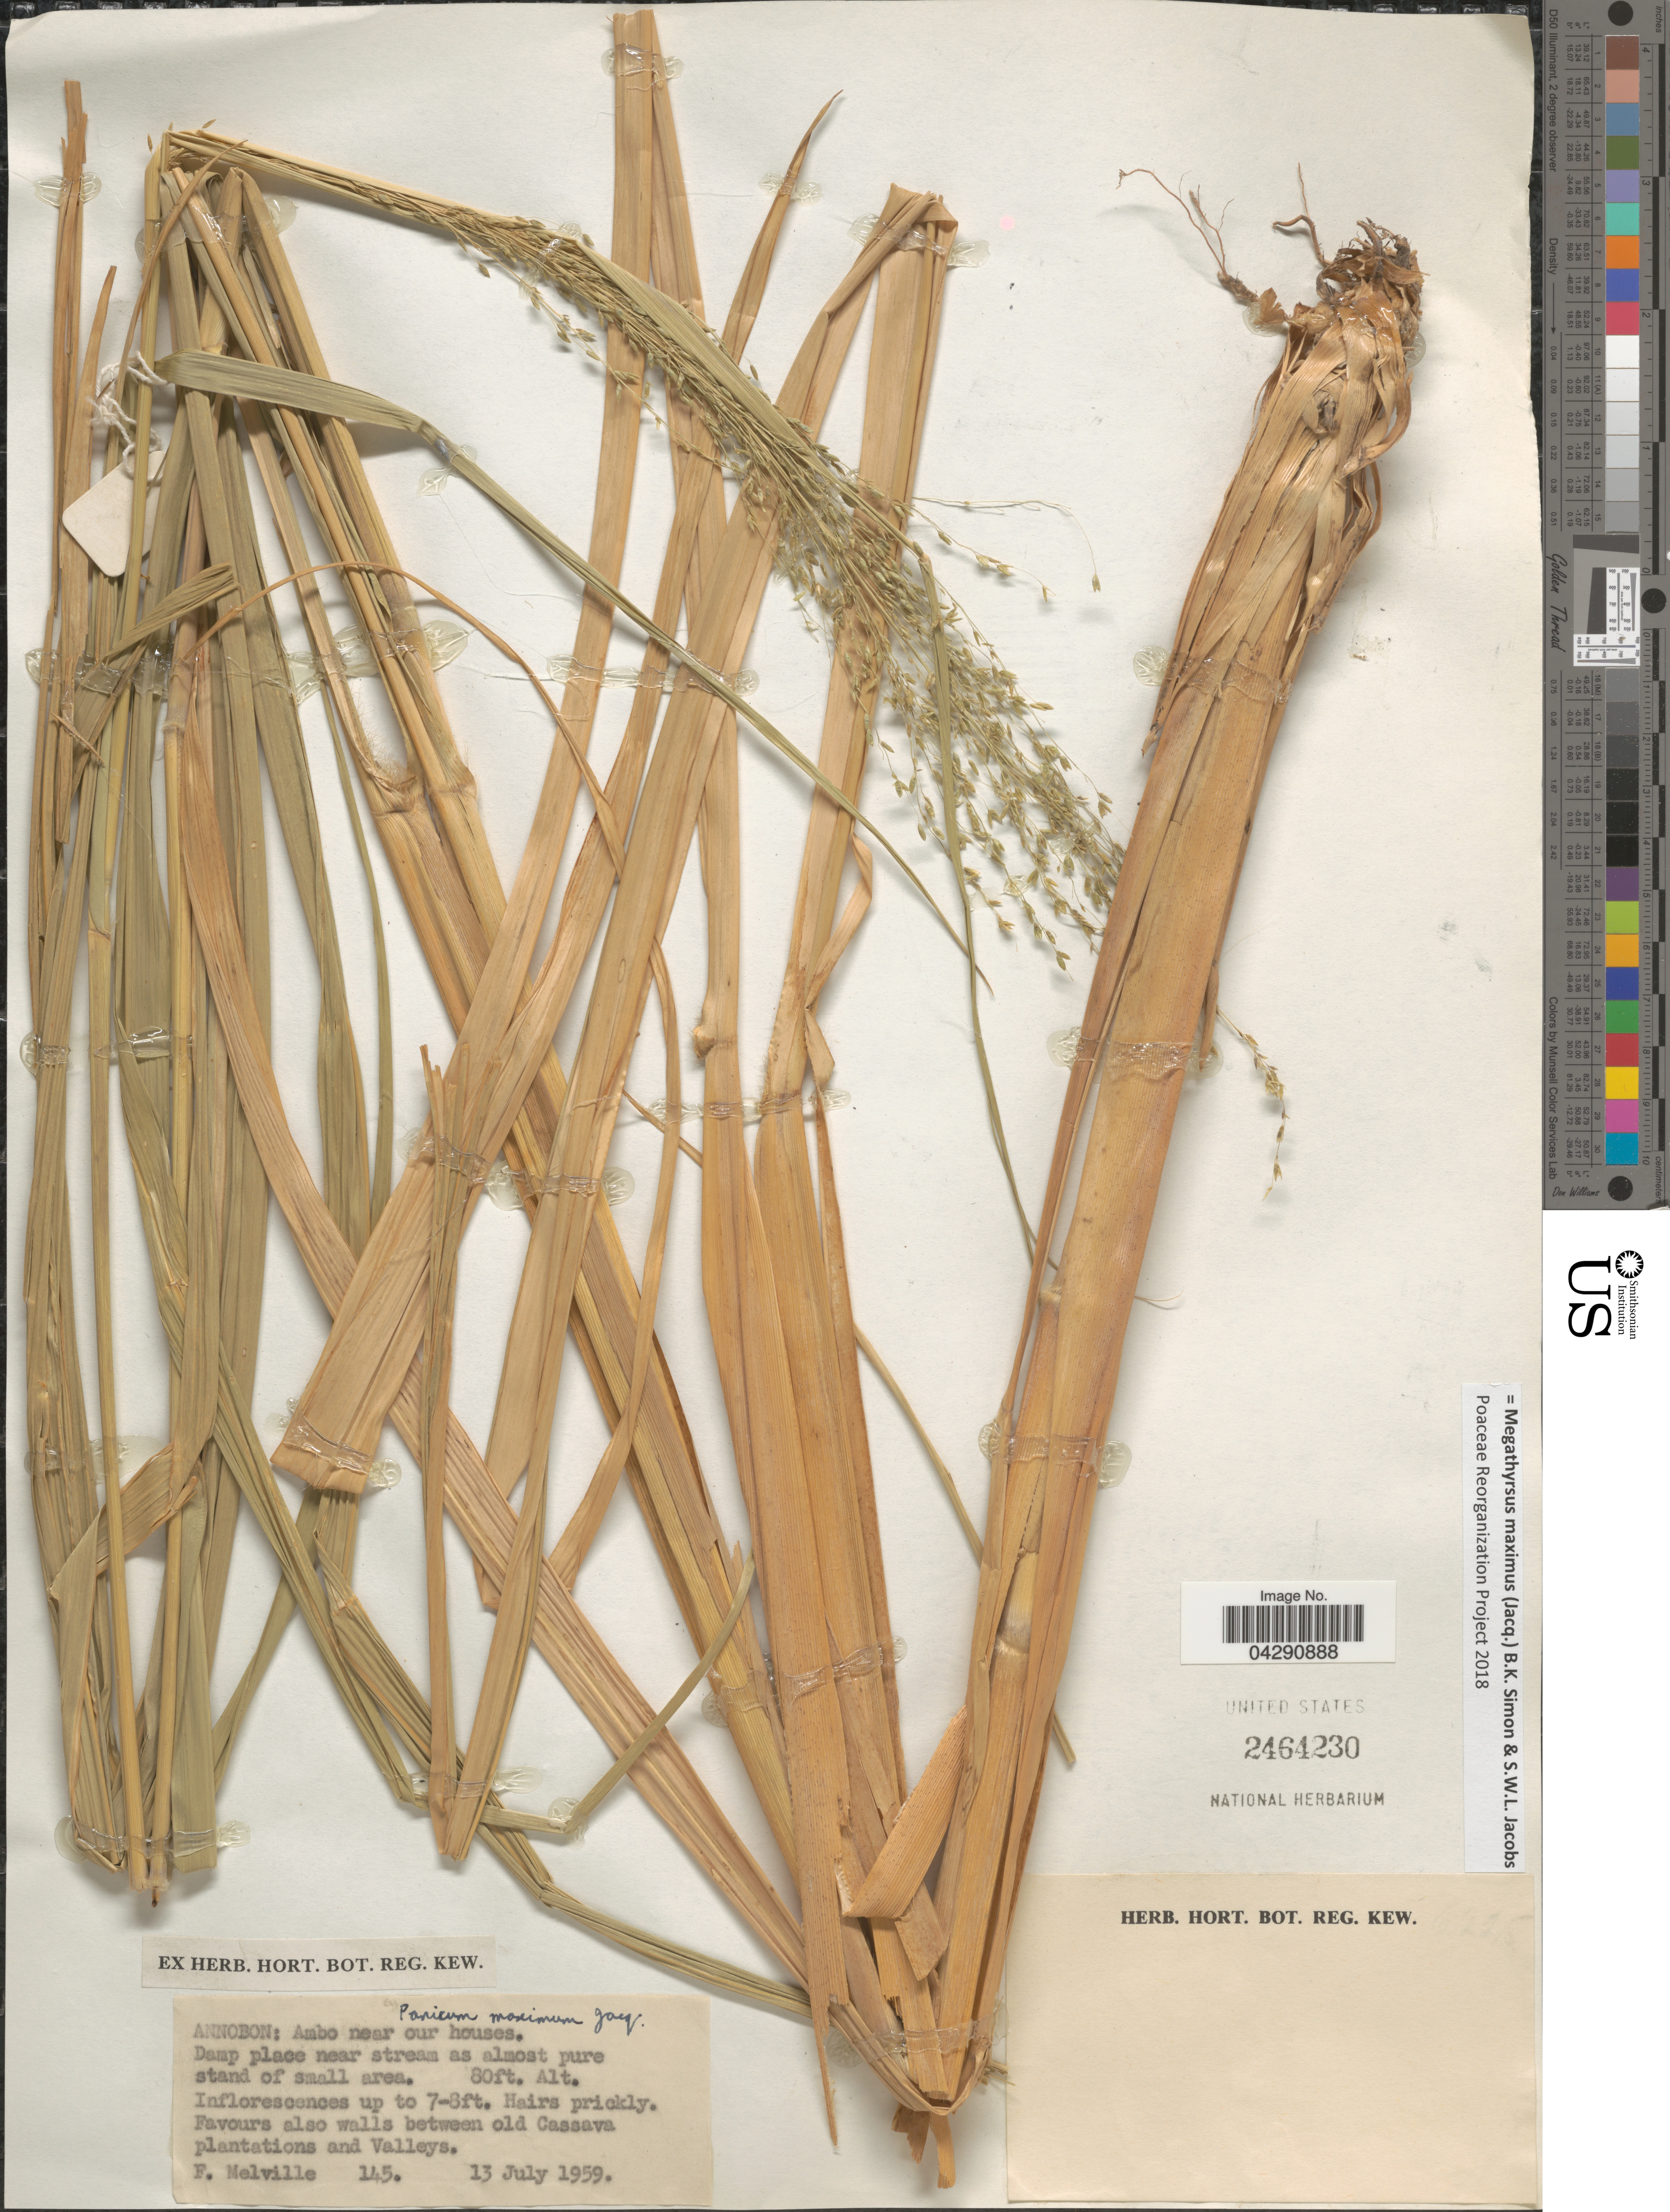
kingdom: Plantae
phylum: Tracheophyta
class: Liliopsida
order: Poales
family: Poaceae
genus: Megathyrsus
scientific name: Megathyrsus maximus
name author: (Jacq.) B.K. Simon & S.W.L. Jacobs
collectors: F. Melville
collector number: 145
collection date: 1959-07-13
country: Equatorial Guinea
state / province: Annobon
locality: Ambo near our houses.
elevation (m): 24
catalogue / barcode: US 2464230